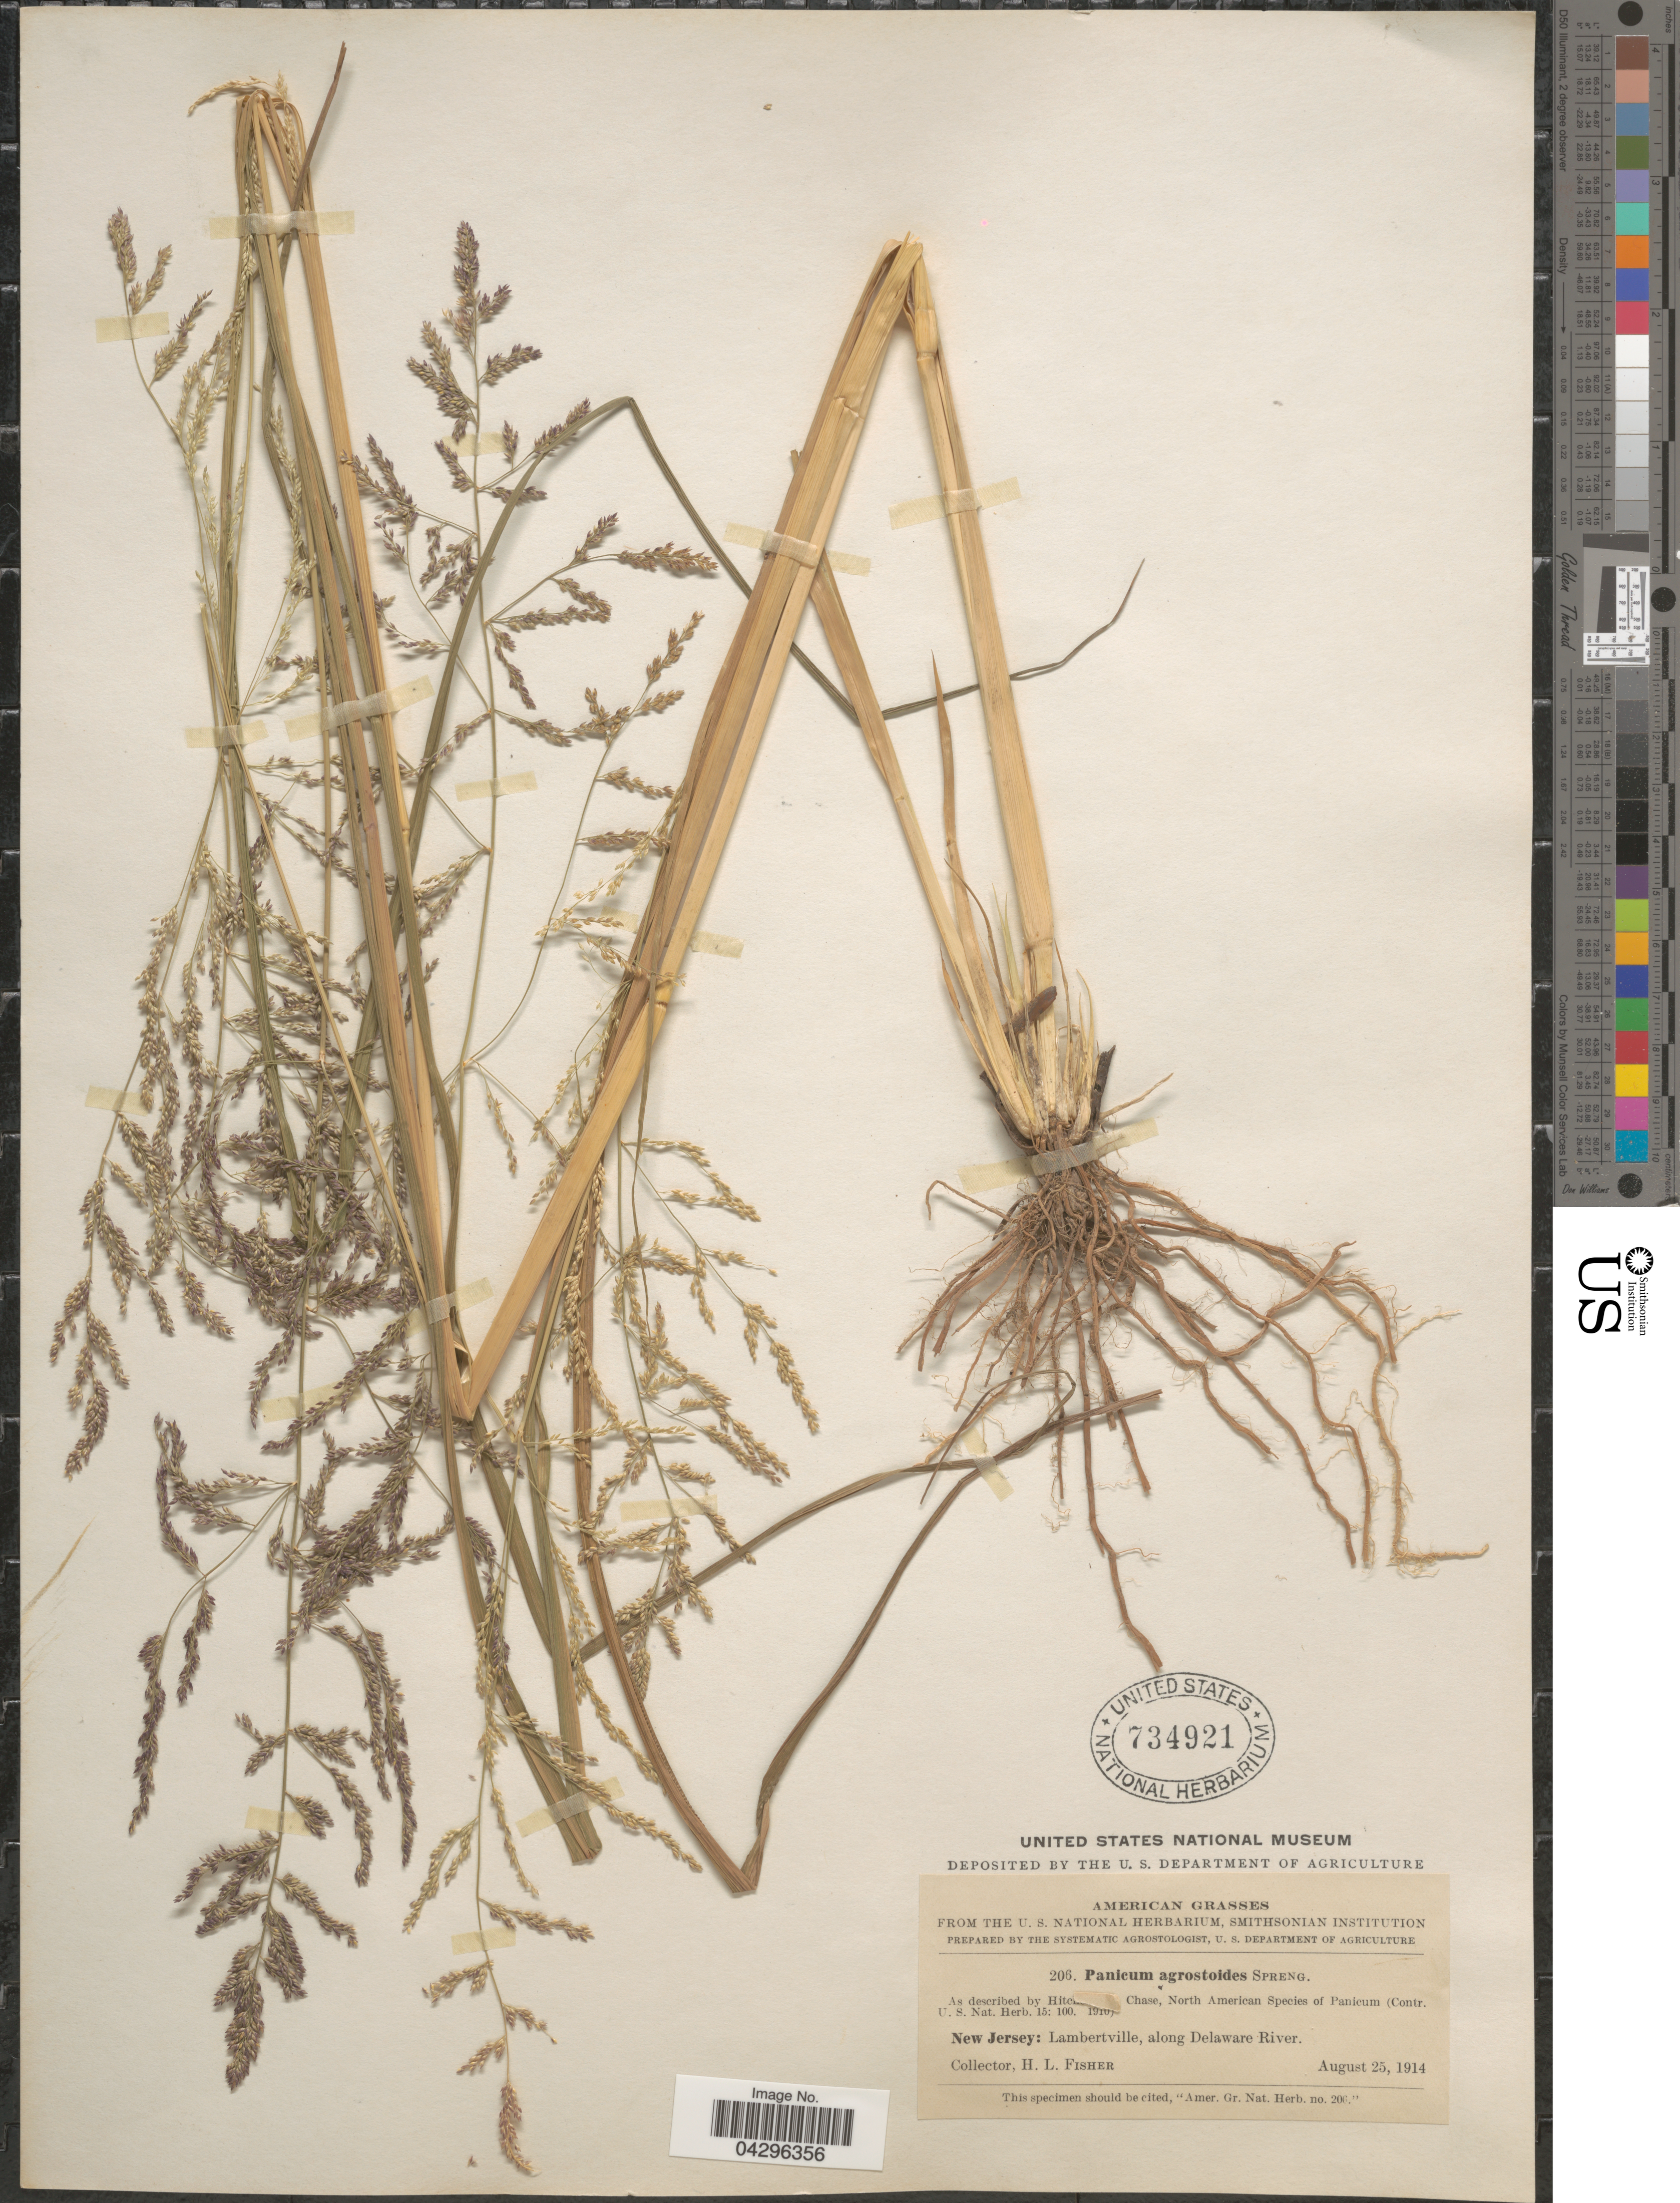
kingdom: Plantae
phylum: Tracheophyta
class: Liliopsida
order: Poales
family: Poaceae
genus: Panicum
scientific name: Panicum rigidulum var. rigidulum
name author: Bosc ex Nees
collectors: H. L. Fisher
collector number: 206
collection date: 1914-08-25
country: United States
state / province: New Jersey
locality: Lambertville, along Delaware River.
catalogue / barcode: US 734921